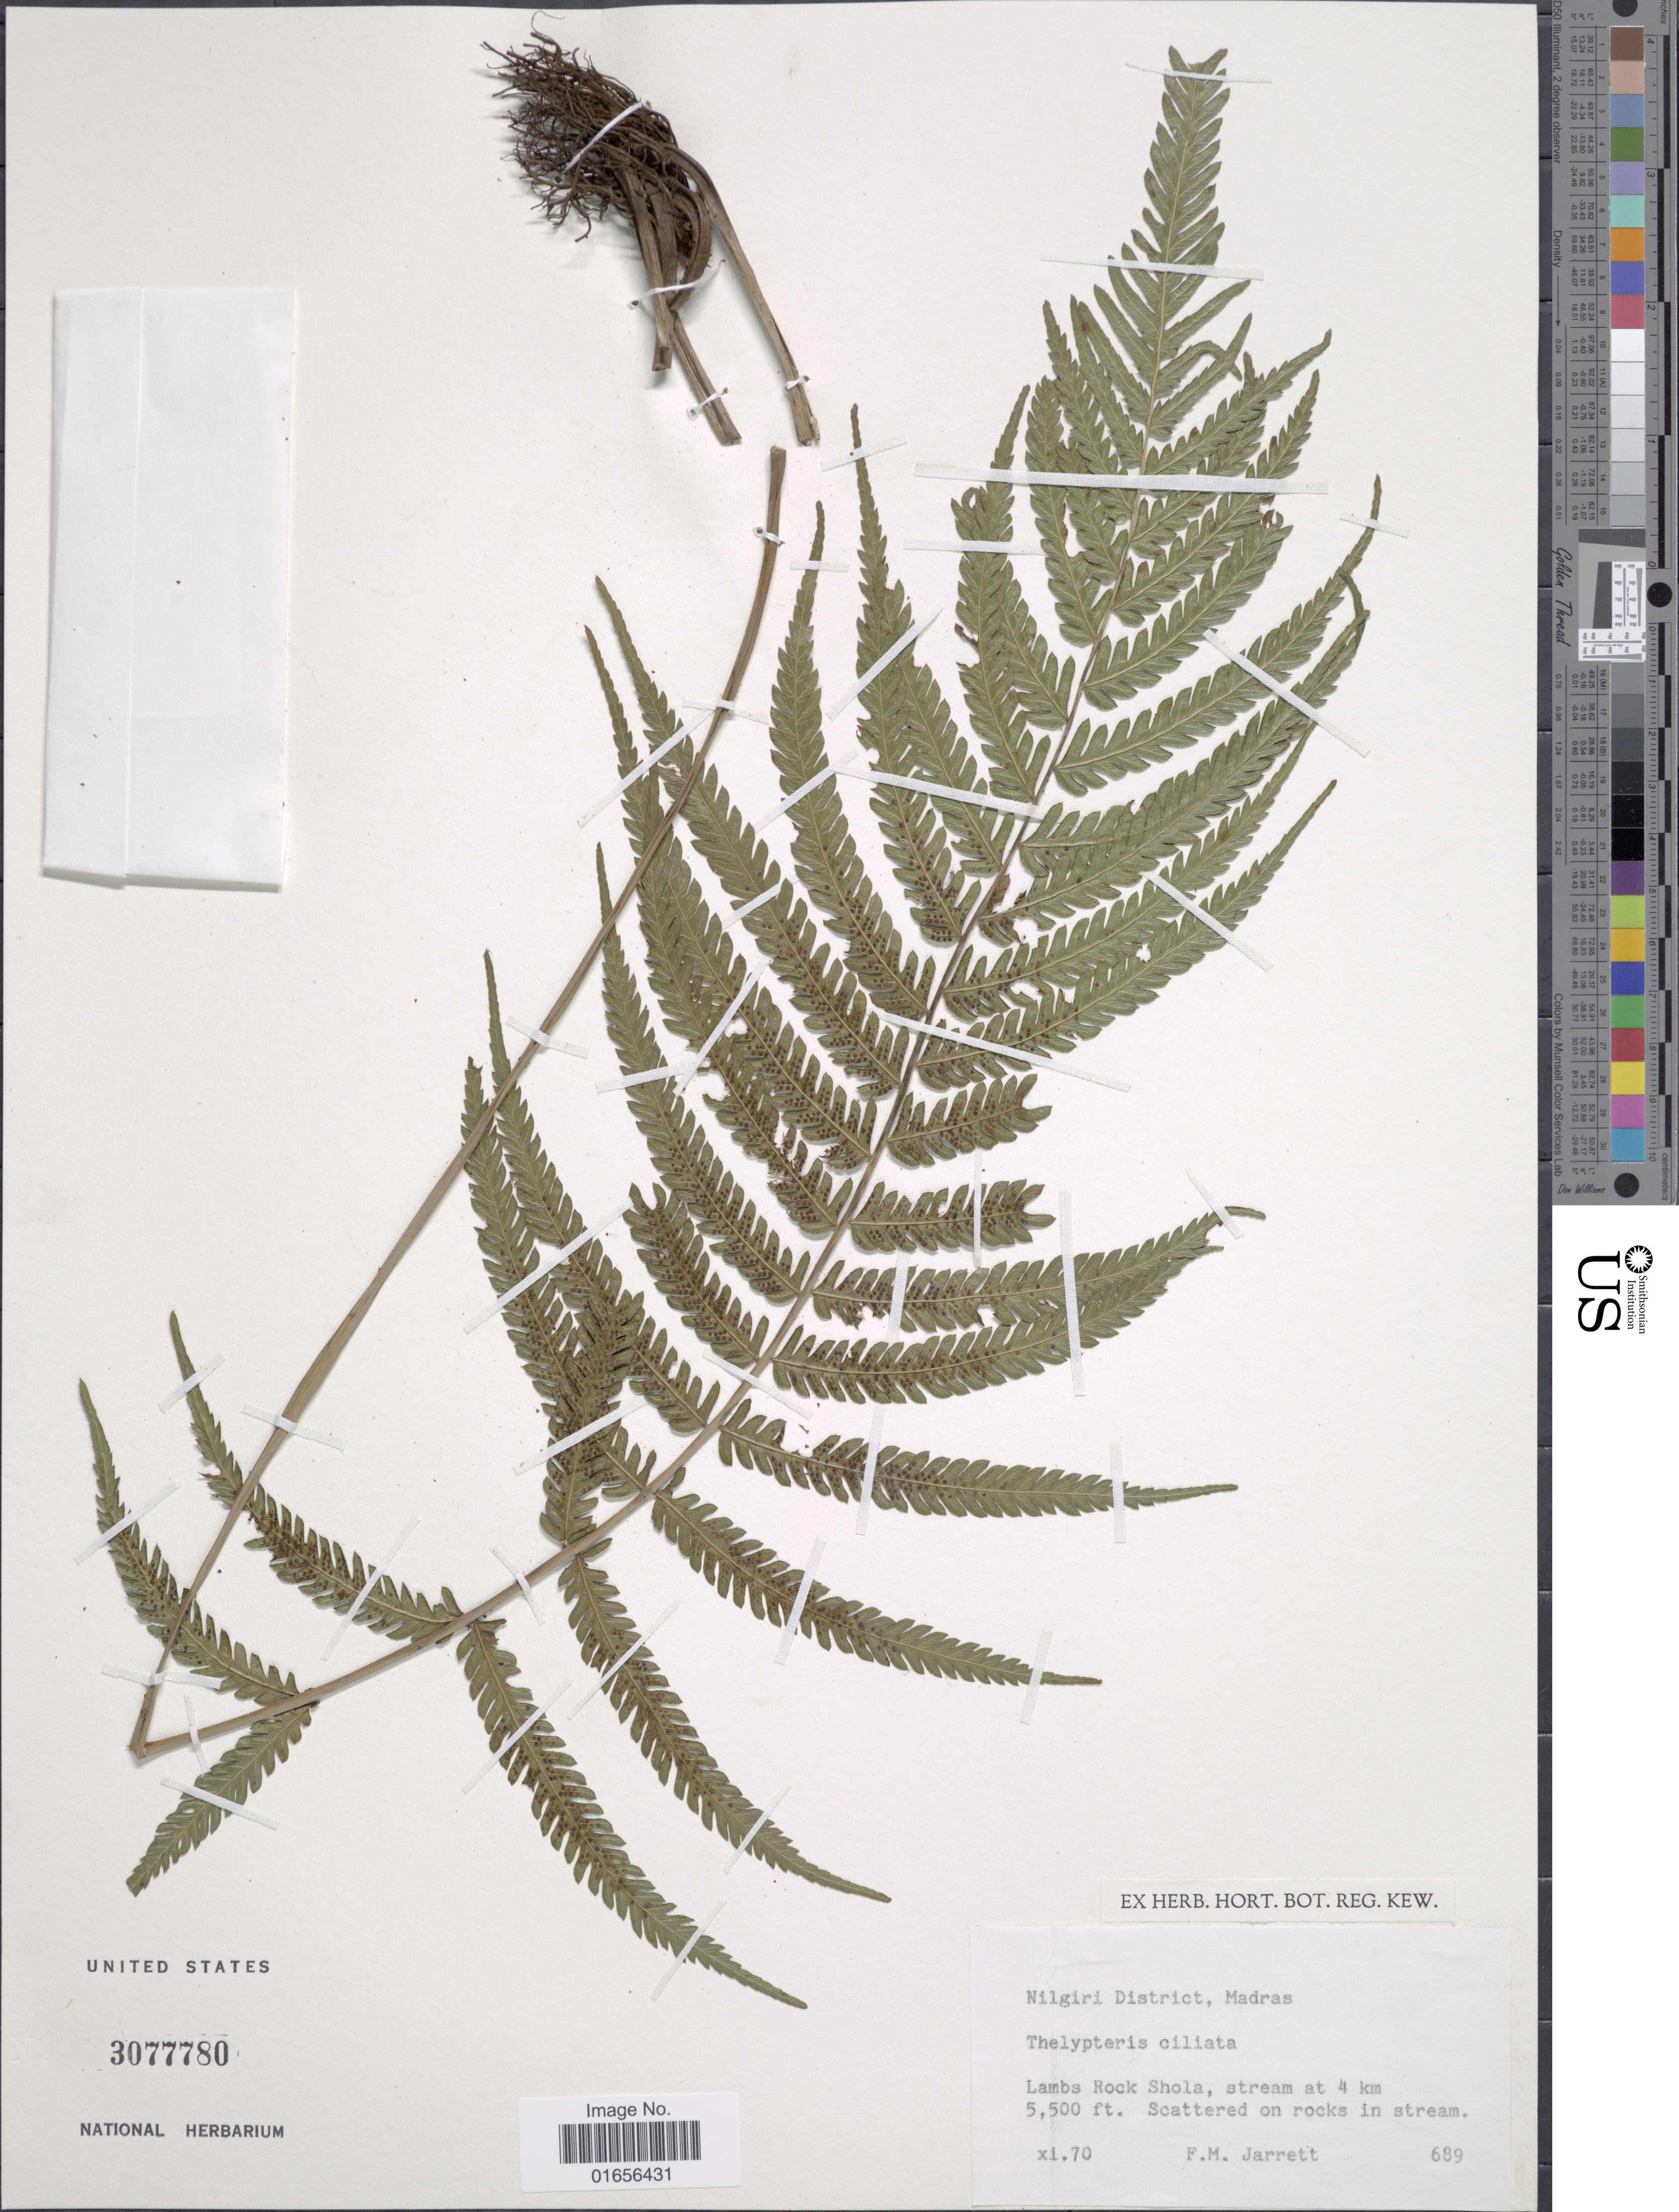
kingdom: Plantae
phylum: Tracheophyta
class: Polypodiopsida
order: Polypodiales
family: Thelypteridaceae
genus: Trigonospora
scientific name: Trigonospora ciliata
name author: (Benth.) Holttum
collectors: F. M. Jarrett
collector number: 689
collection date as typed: Transcribed d/m/y: /10/70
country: India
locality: Nilgiri District, Madras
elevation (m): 1676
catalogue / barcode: US 3077780